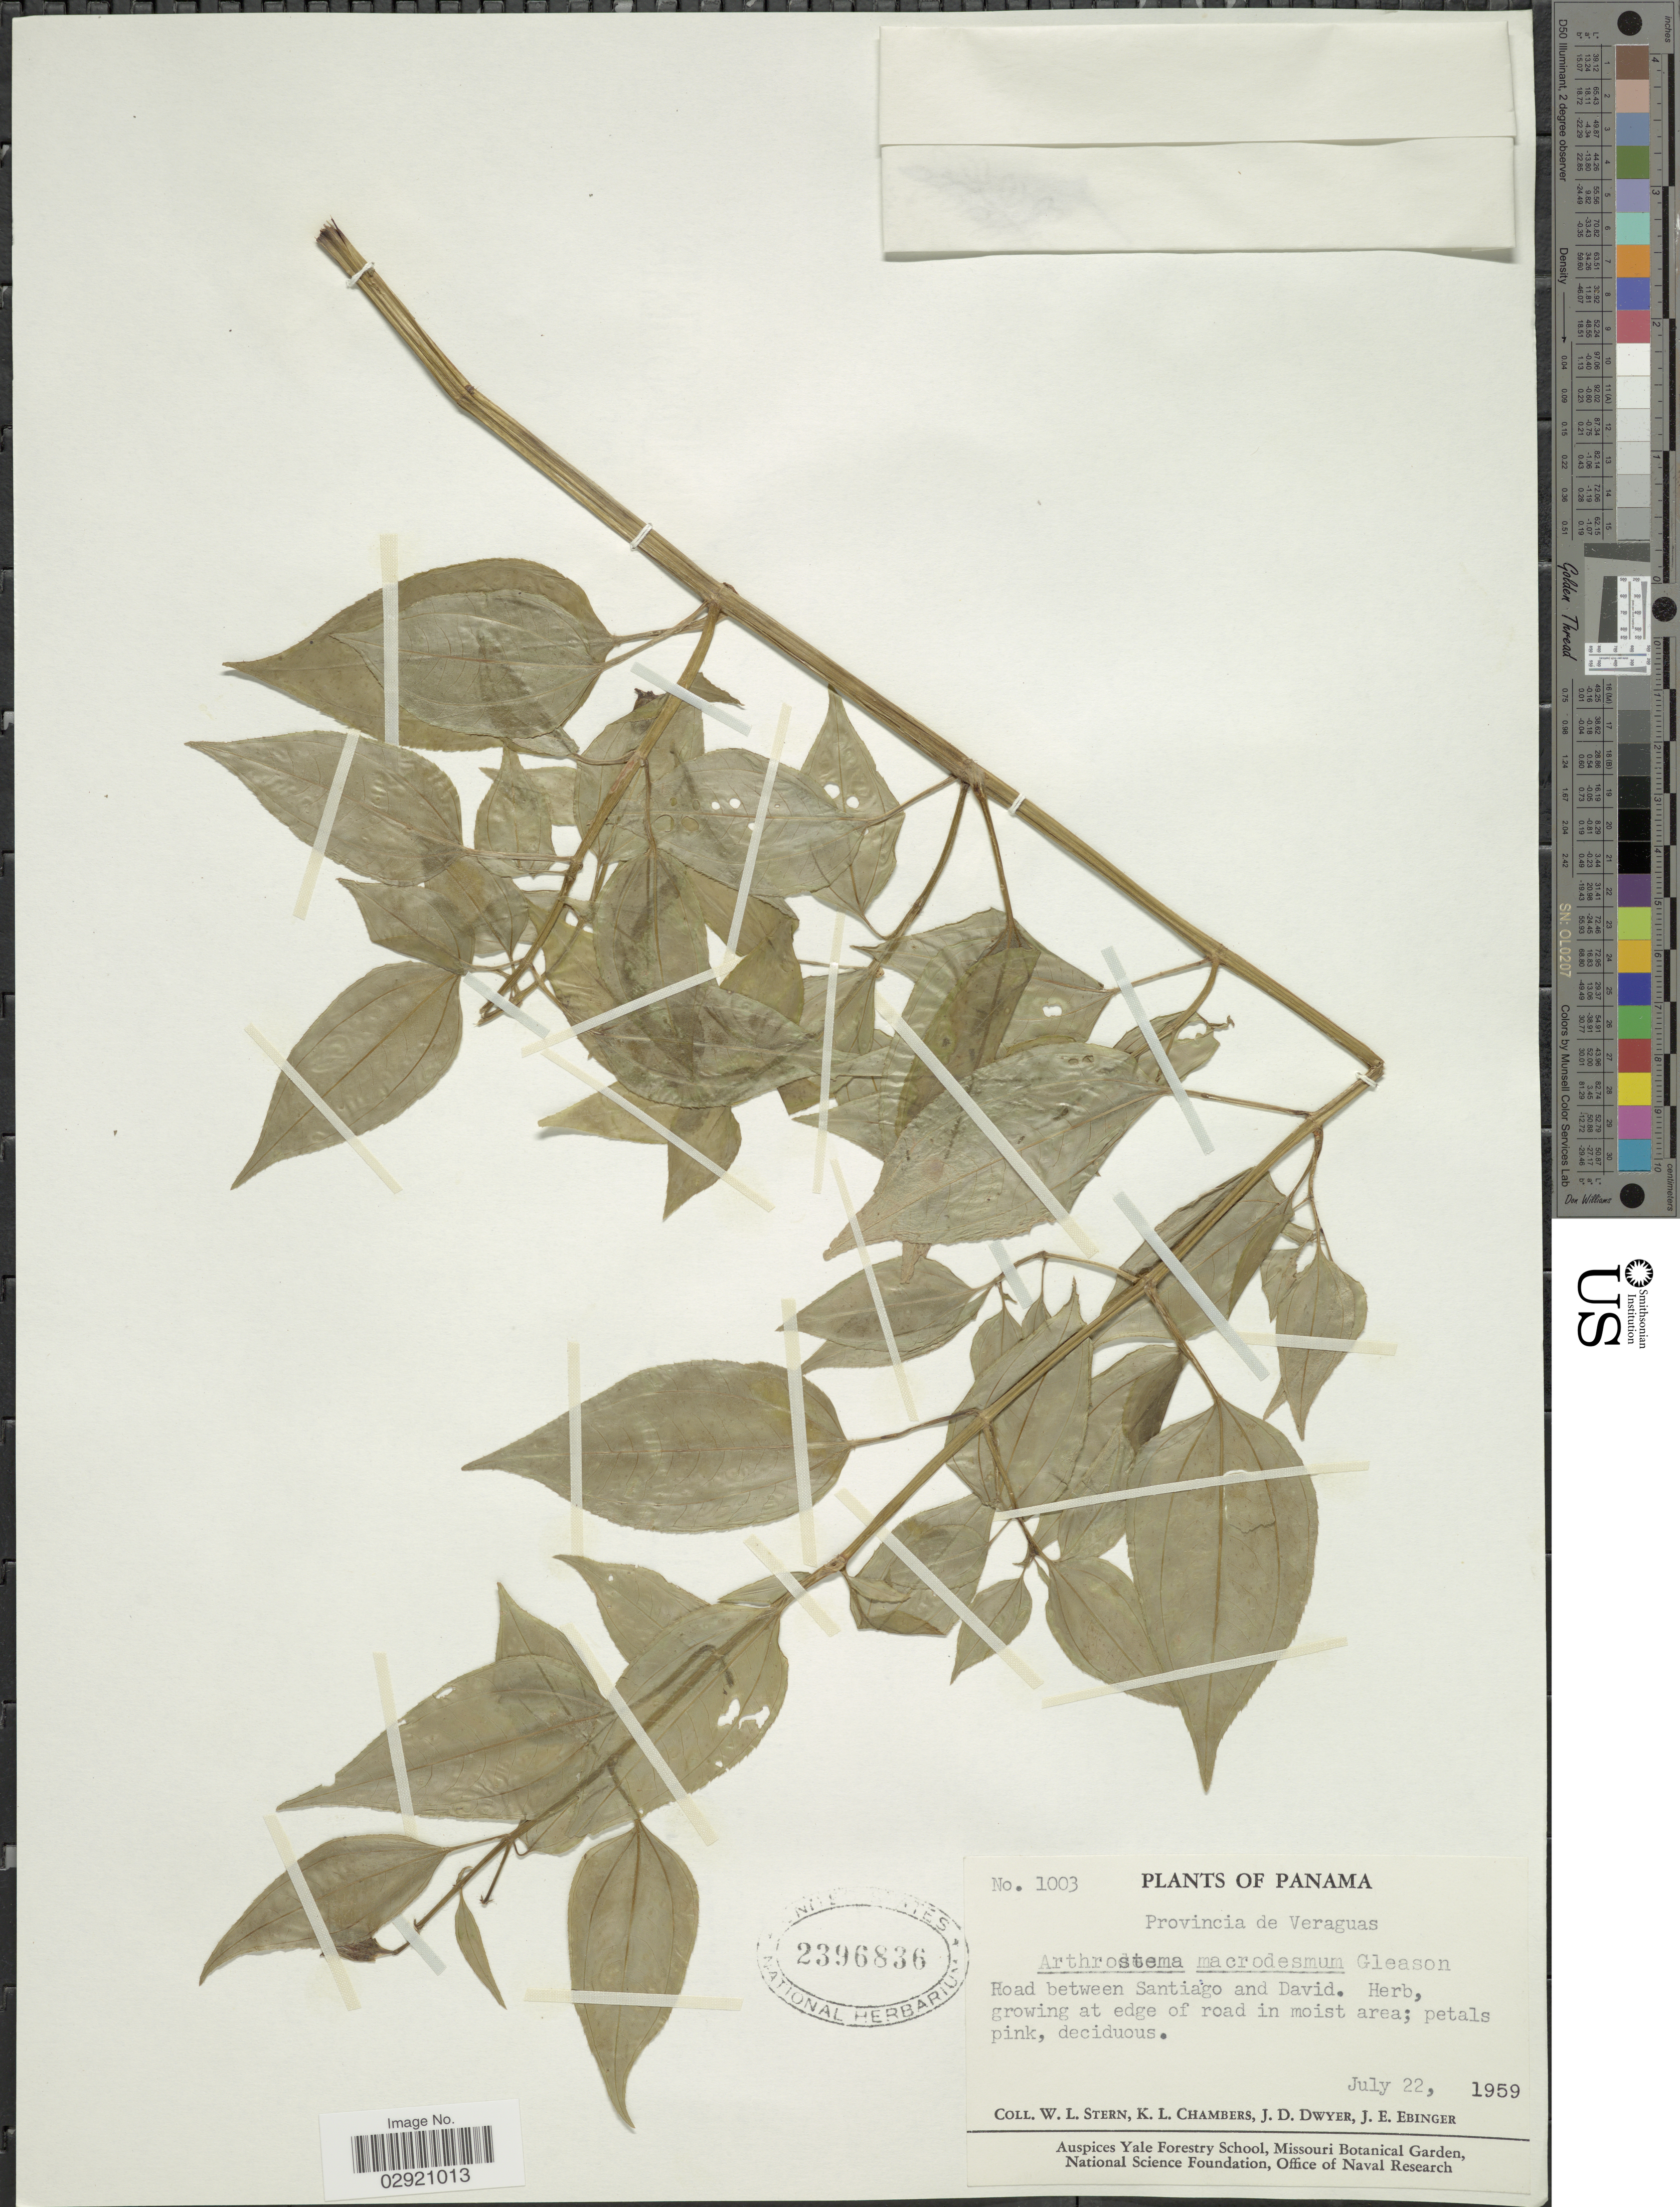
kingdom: Plantae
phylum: Tracheophyta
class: Magnoliopsida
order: Myrtales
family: Melastomataceae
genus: Arthrostemma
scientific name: Arthrostemma ciliatum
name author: Pav. ex D. Don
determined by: Strong, Mark T., (BOT), Smithsonian Institution - National Museum of Natural History (UNITED STATES)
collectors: W. L. Stern, K. Chambers, J. D. Dwyer & J. Ebinger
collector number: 1003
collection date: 1959-07-22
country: Panama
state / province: Veraguas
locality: Road between Santiago and David.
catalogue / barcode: US 2396836